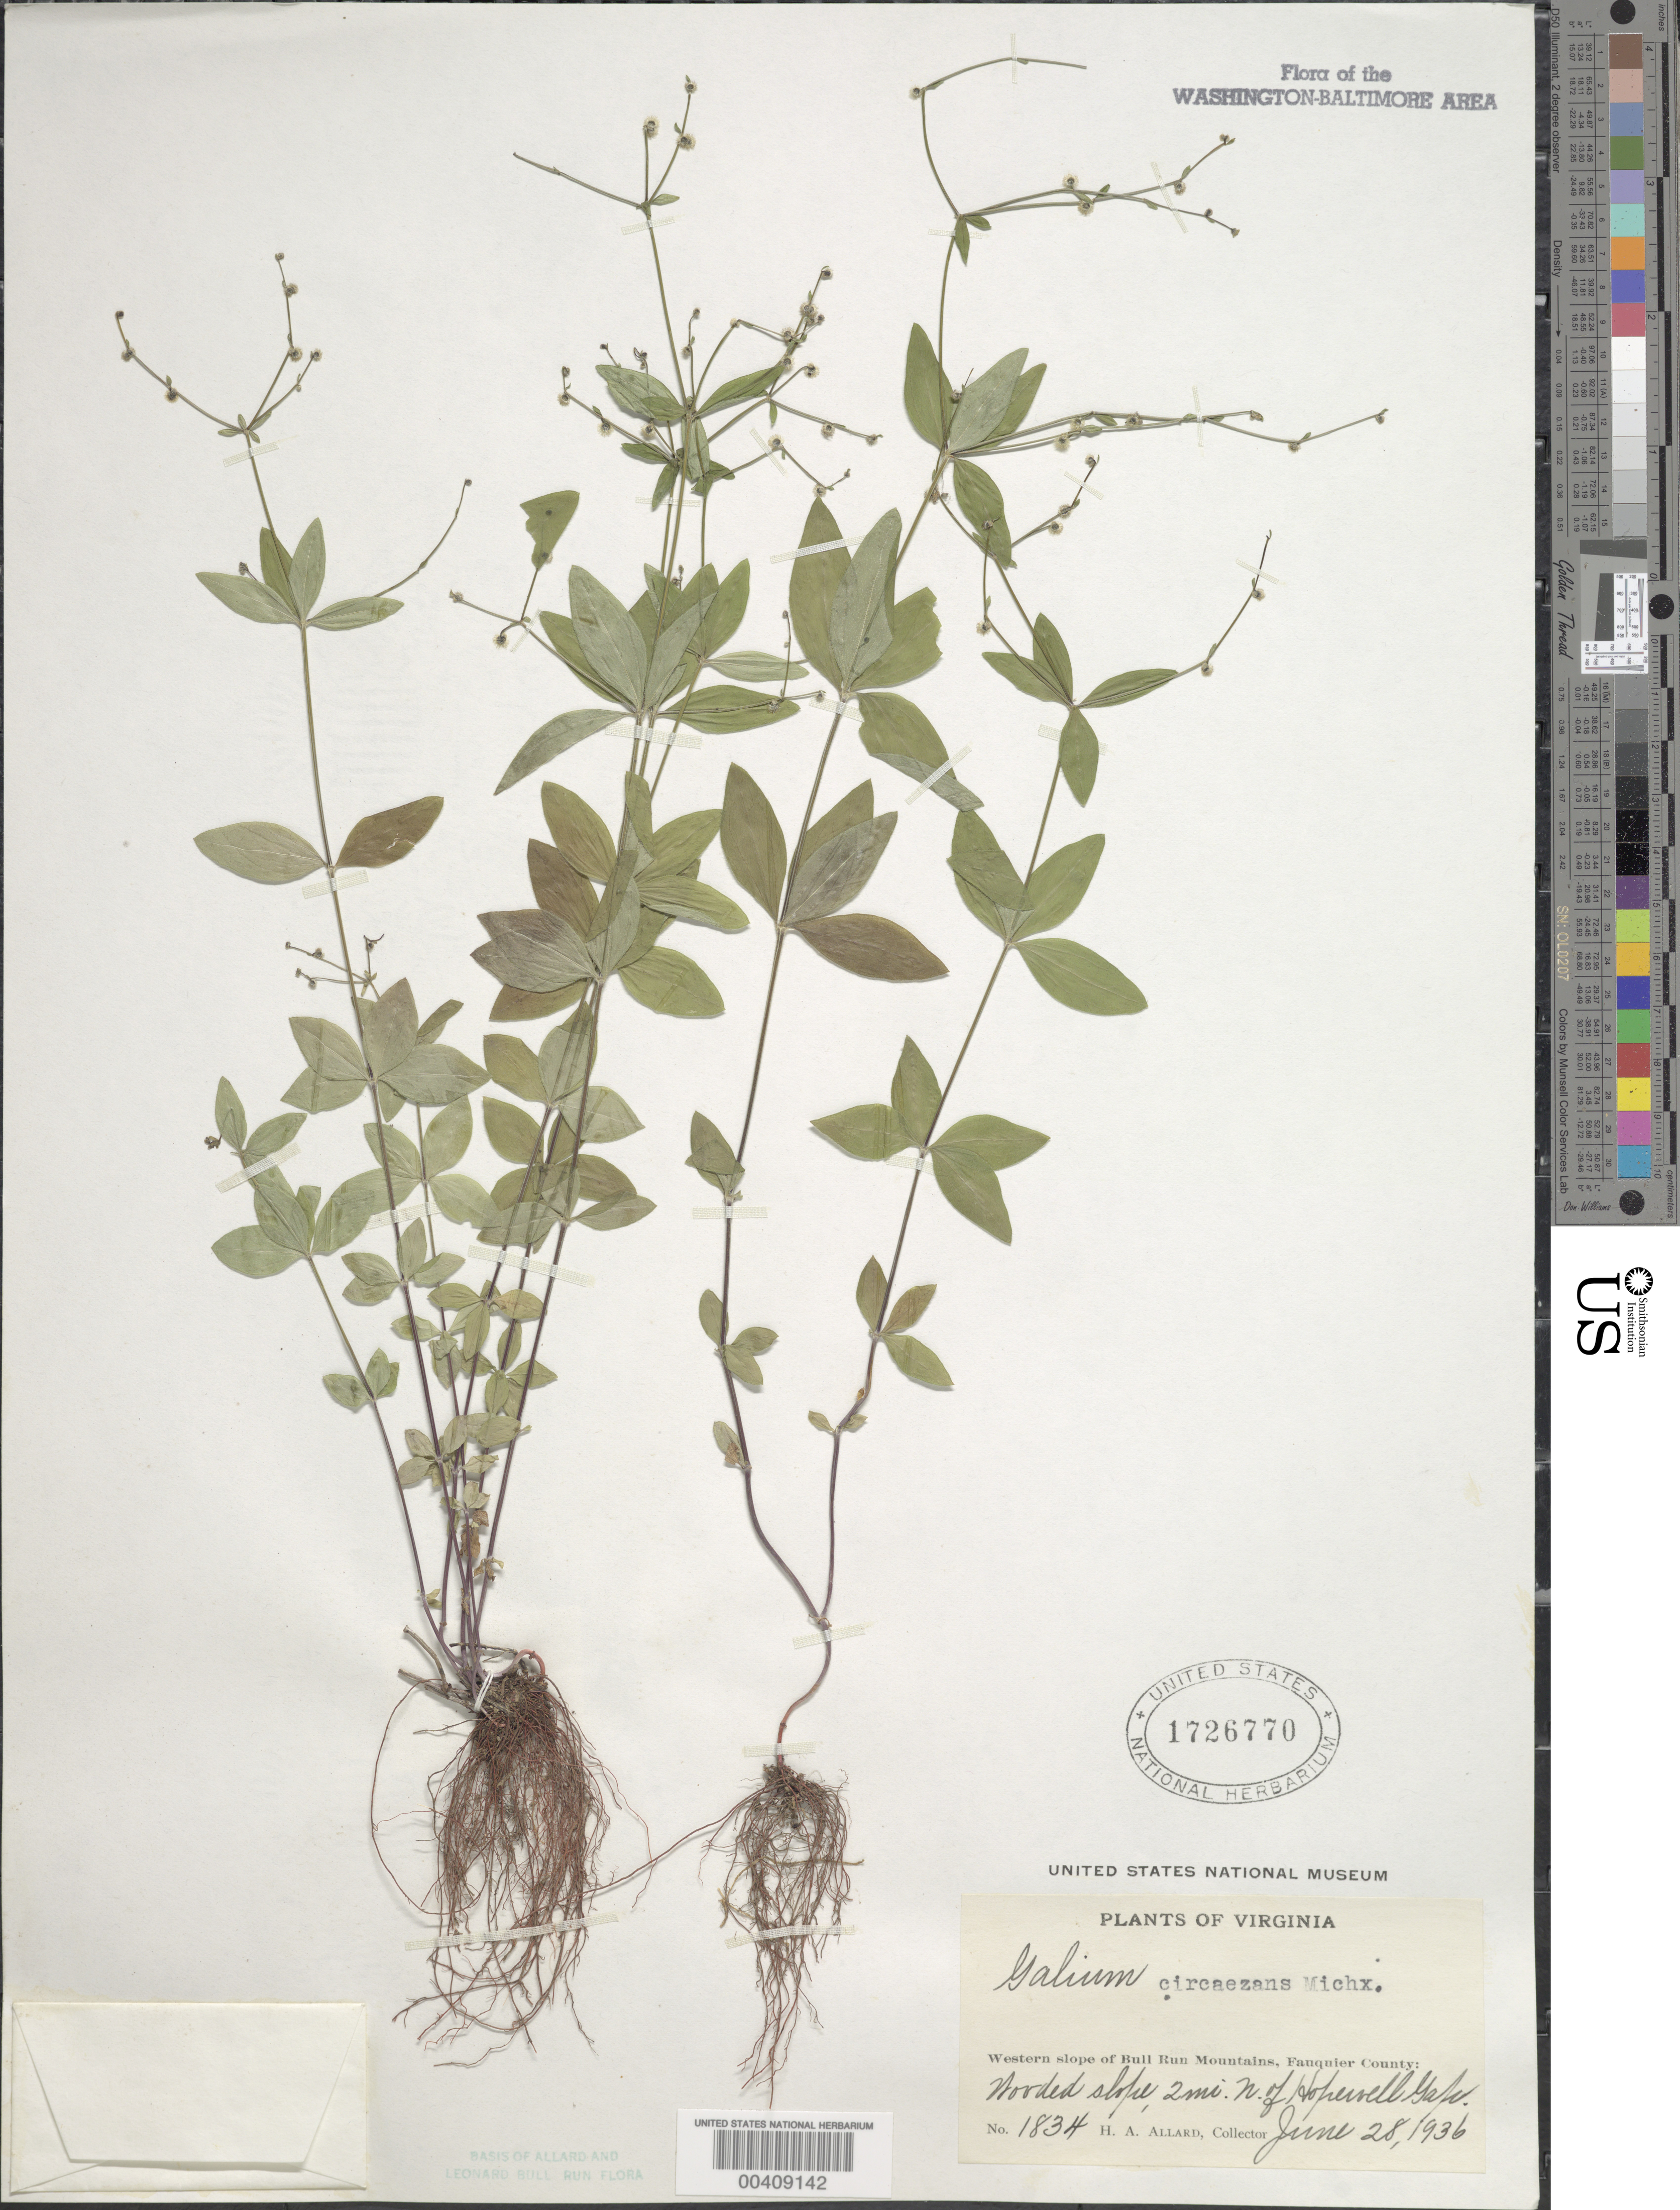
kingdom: Plantae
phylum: Tracheophyta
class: Magnoliopsida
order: Gentianales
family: Rubiaceae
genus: Galium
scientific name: Galium circaezans var. hypomalacum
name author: Fernald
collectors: H. A. Allard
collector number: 1834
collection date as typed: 28 Jun 1936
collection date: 1936-06-28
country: United States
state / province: Virginia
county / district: Fauquier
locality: Hopewell Gap, west slope of Bull Run Mts.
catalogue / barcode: US 1726770